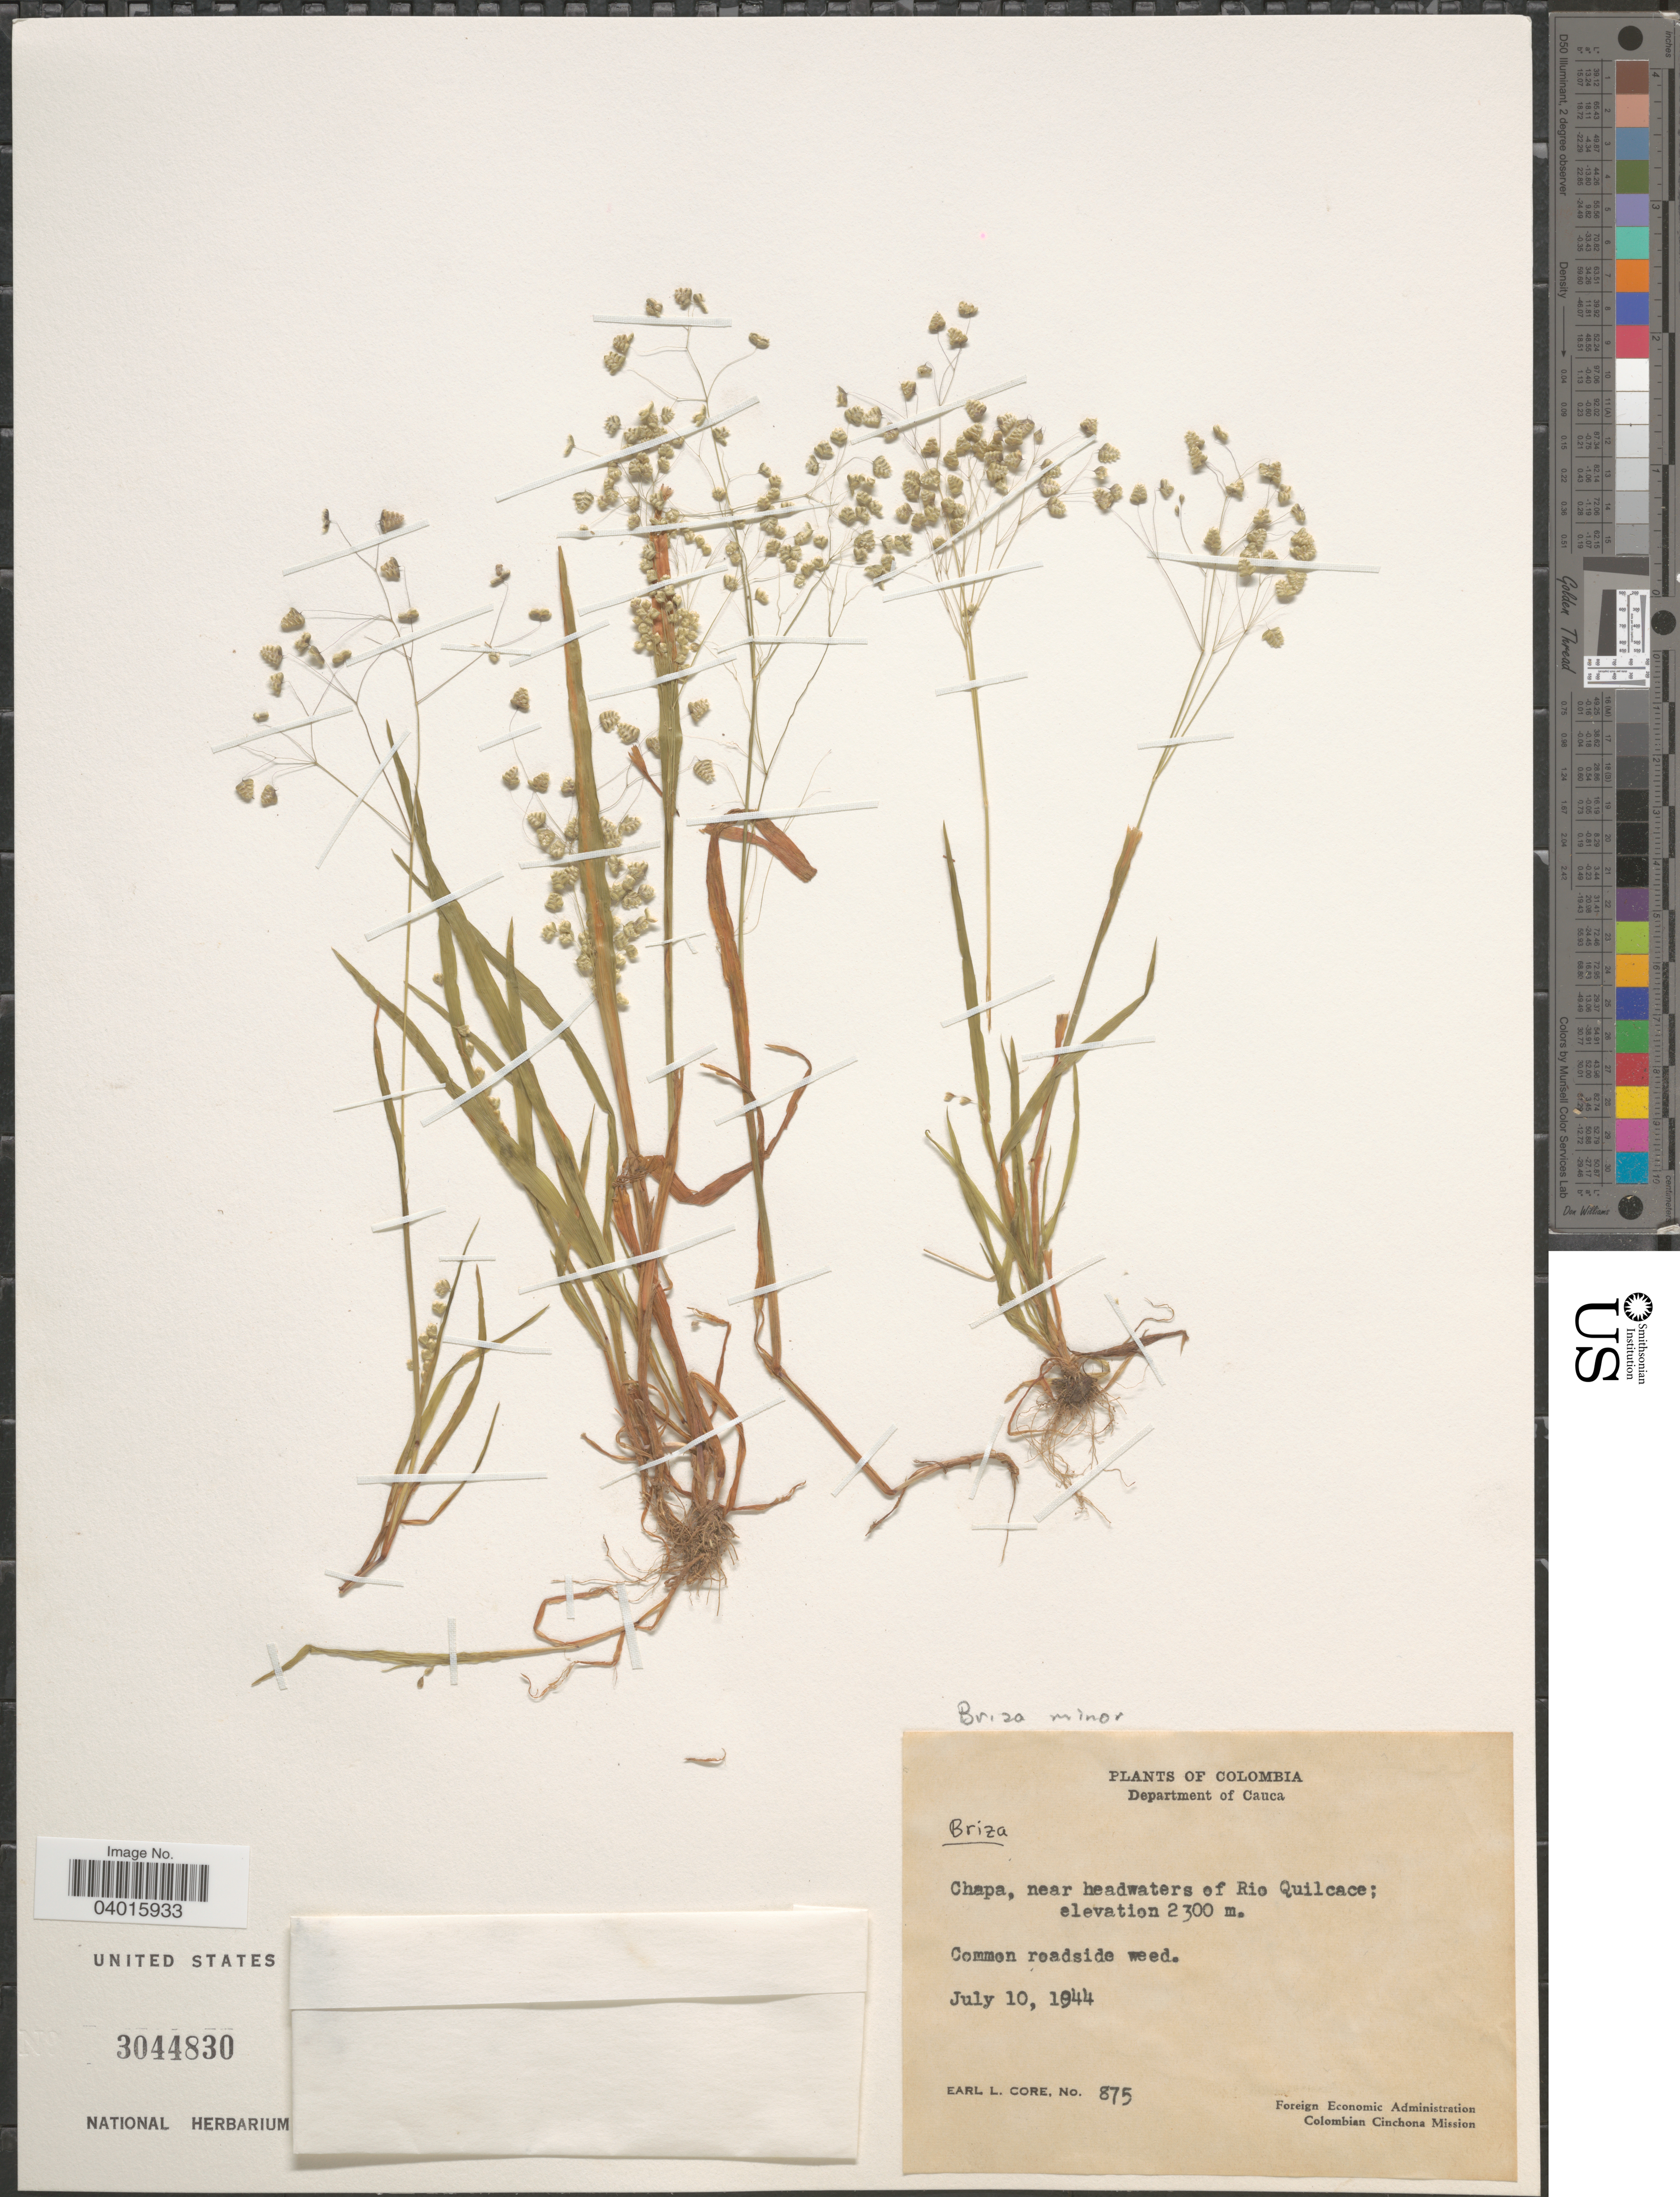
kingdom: Plantae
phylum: Tracheophyta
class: Liliopsida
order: Poales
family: Poaceae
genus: Briza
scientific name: Briza minor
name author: L.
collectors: E. L. Core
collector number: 875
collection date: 1944-07-10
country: Colombia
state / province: Cauca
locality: Department of Cauca. Chapa, near headwaters of Rio Quilcace.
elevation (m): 2300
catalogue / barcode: US 3044830